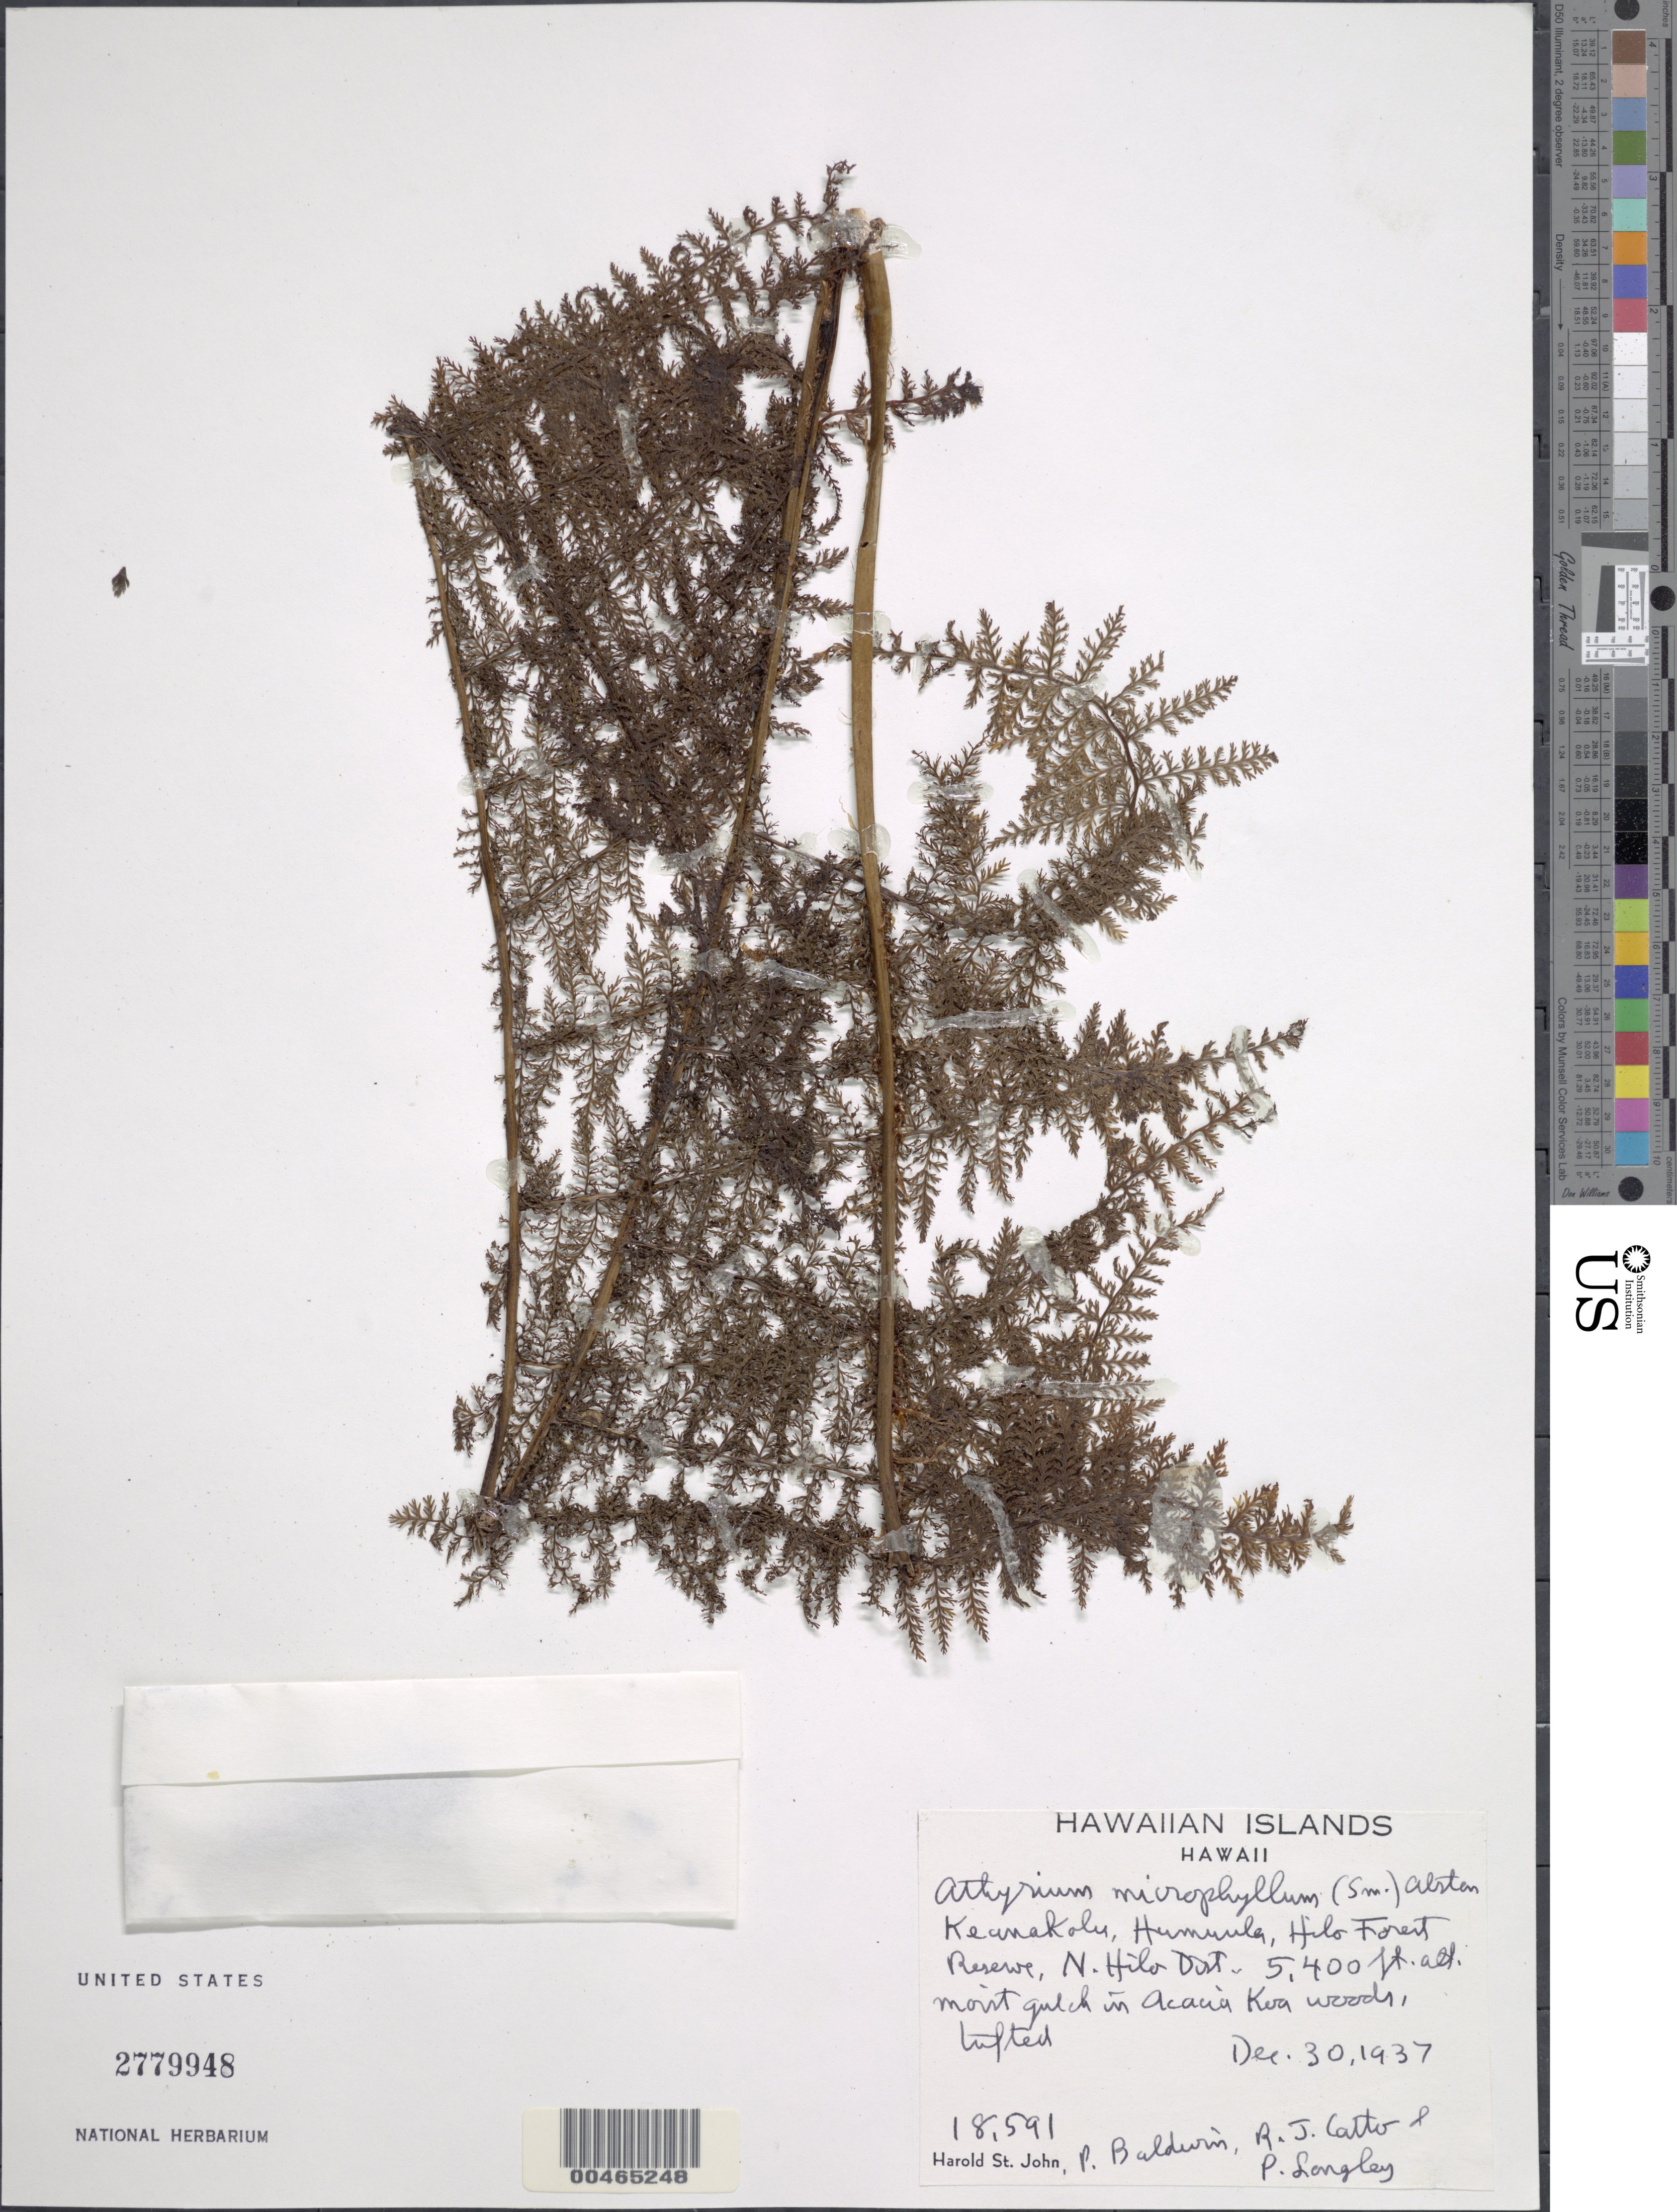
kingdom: Plantae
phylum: Tracheophyta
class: Polypodiopsida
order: Polypodiales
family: Athyriaceae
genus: Athyrium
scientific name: Athyrium microphyllum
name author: (Sm.) Alston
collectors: H. St. John, P. Baldwin, R. Catto & P. Langley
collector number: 18591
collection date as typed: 30 Dec 1937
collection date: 1937-12-30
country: United States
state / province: Hawaii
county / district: Hawaii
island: Hawaii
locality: Keanakolu, Humuula, Hilo Forest Reserve, N Hilo Dist., Hawaii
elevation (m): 1646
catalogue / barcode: US 2779948